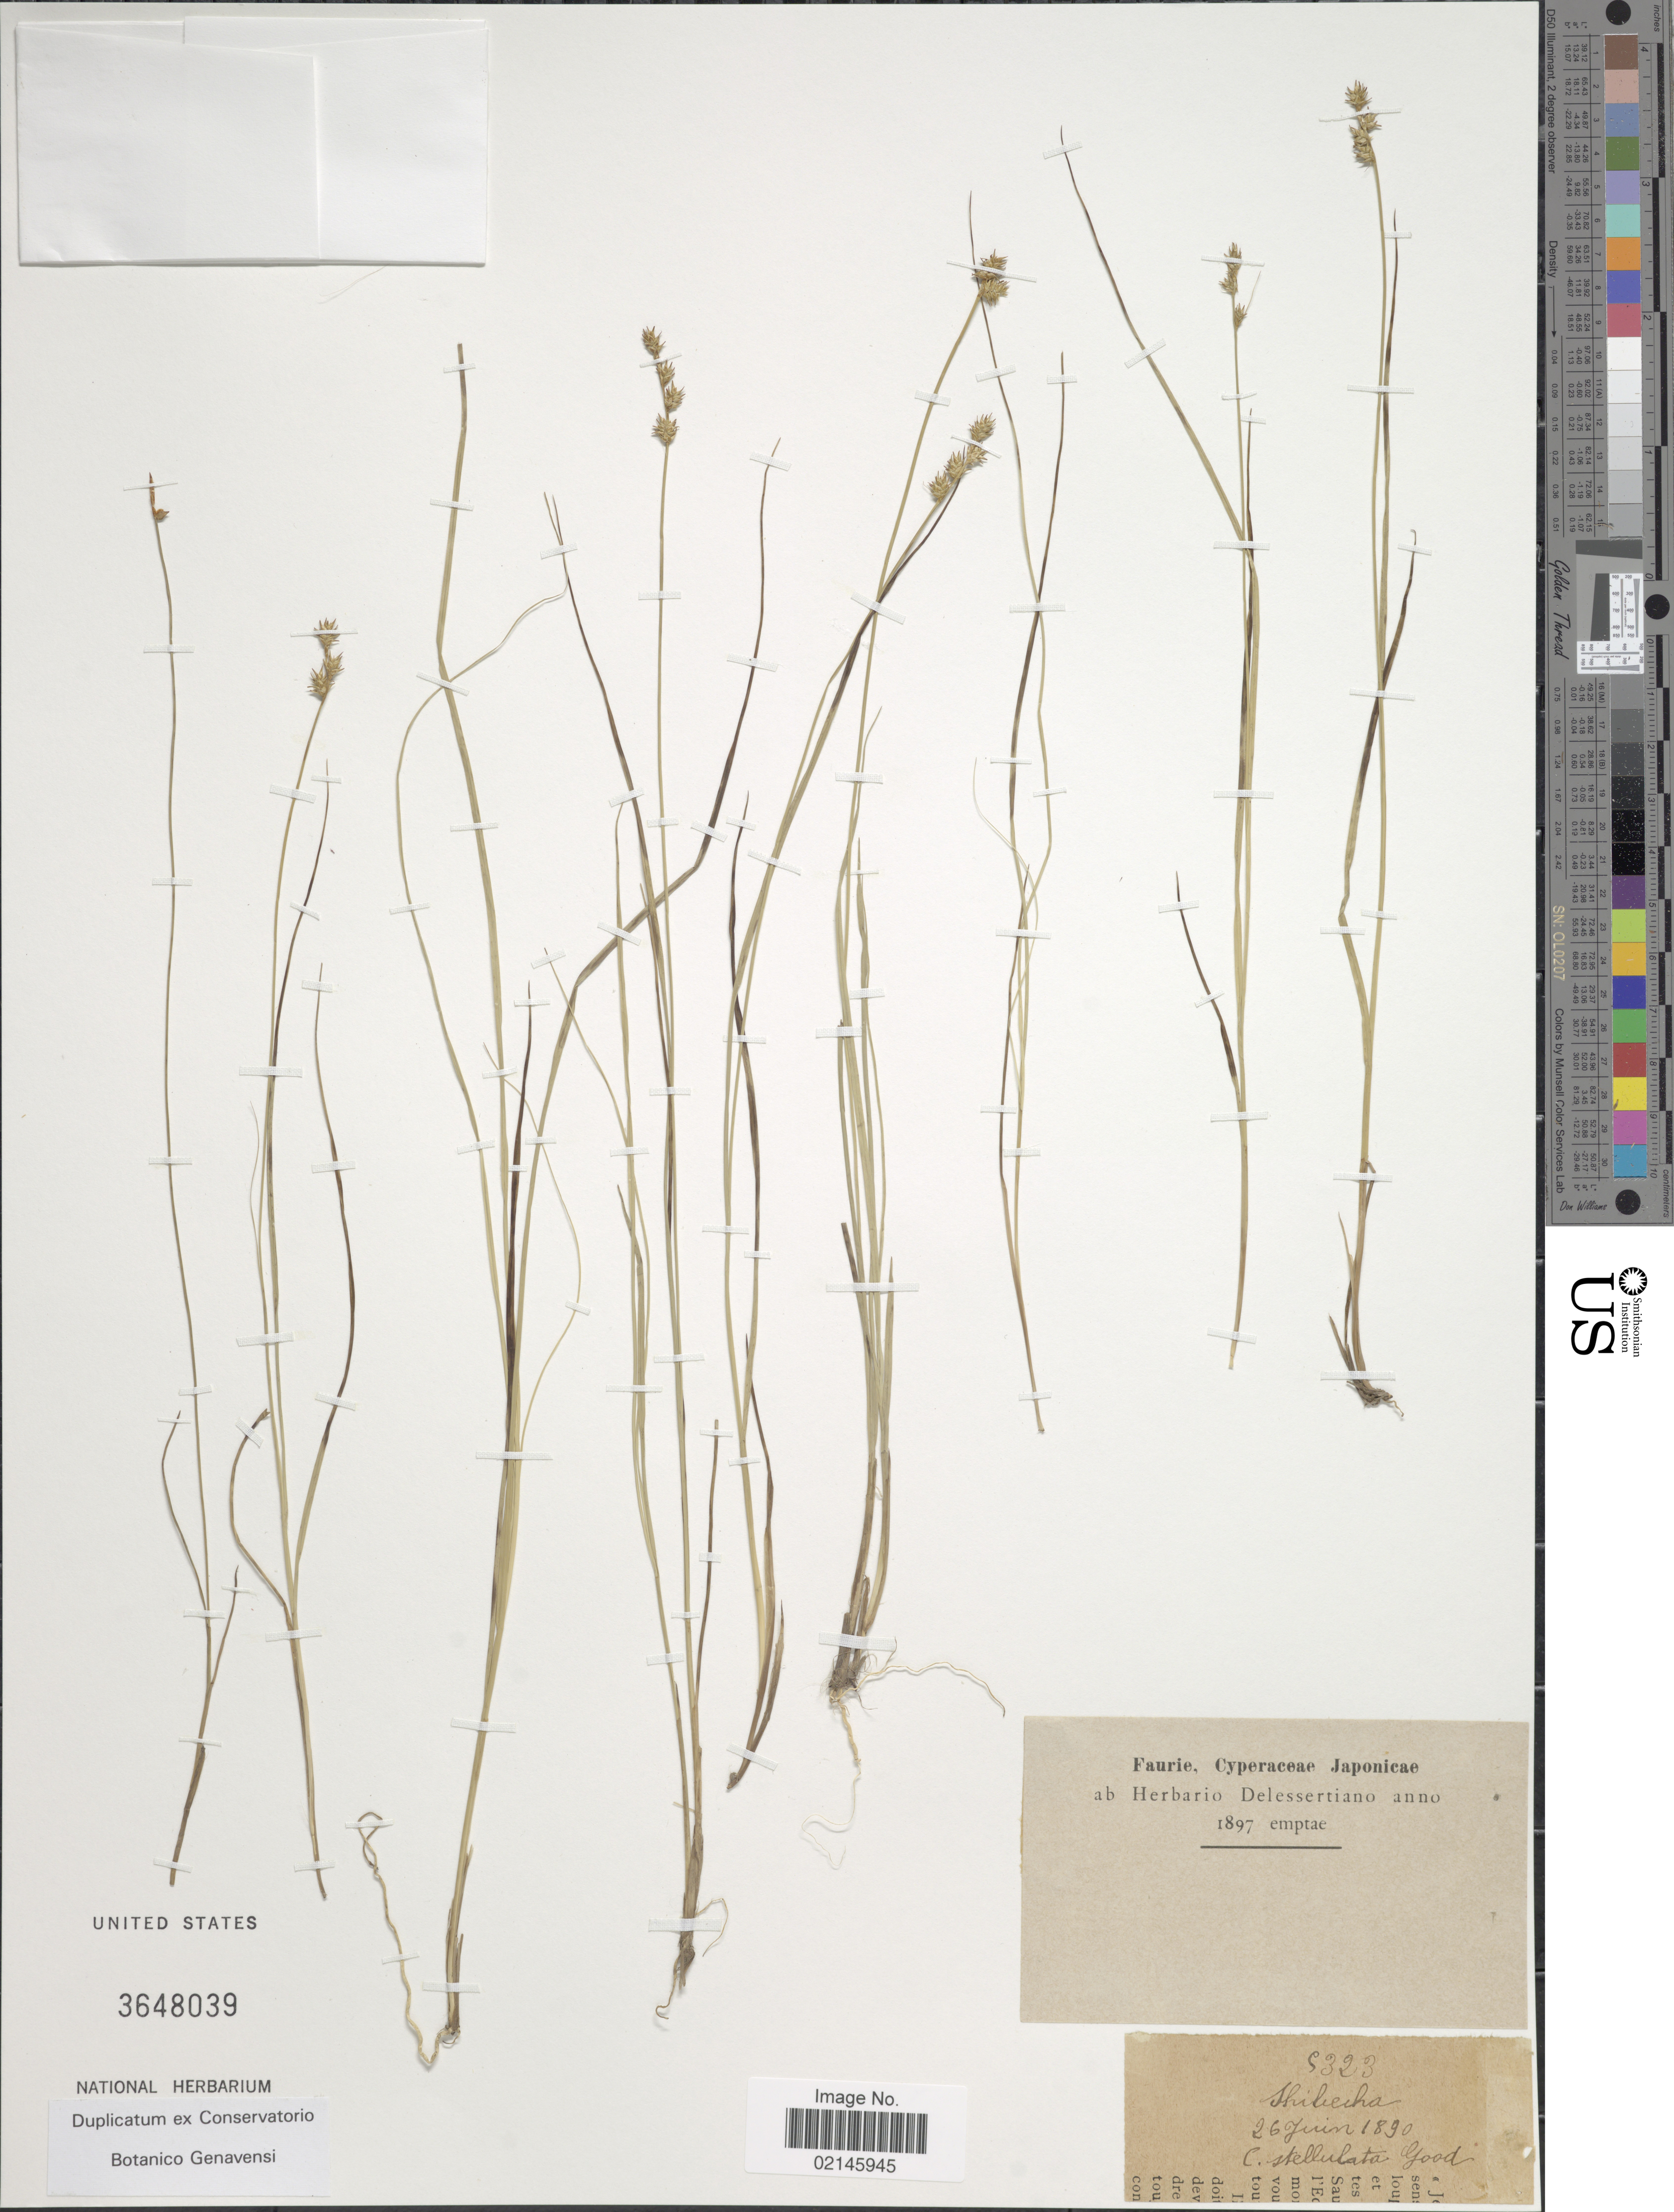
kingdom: Plantae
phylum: Tracheophyta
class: Liliopsida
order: Poales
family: Cyperaceae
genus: Carex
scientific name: Carex echinata subsp. echinata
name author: Murray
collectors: -. Faurie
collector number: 2323*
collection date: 1890-06-26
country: Japan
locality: Shibecha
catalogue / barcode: US 3648039